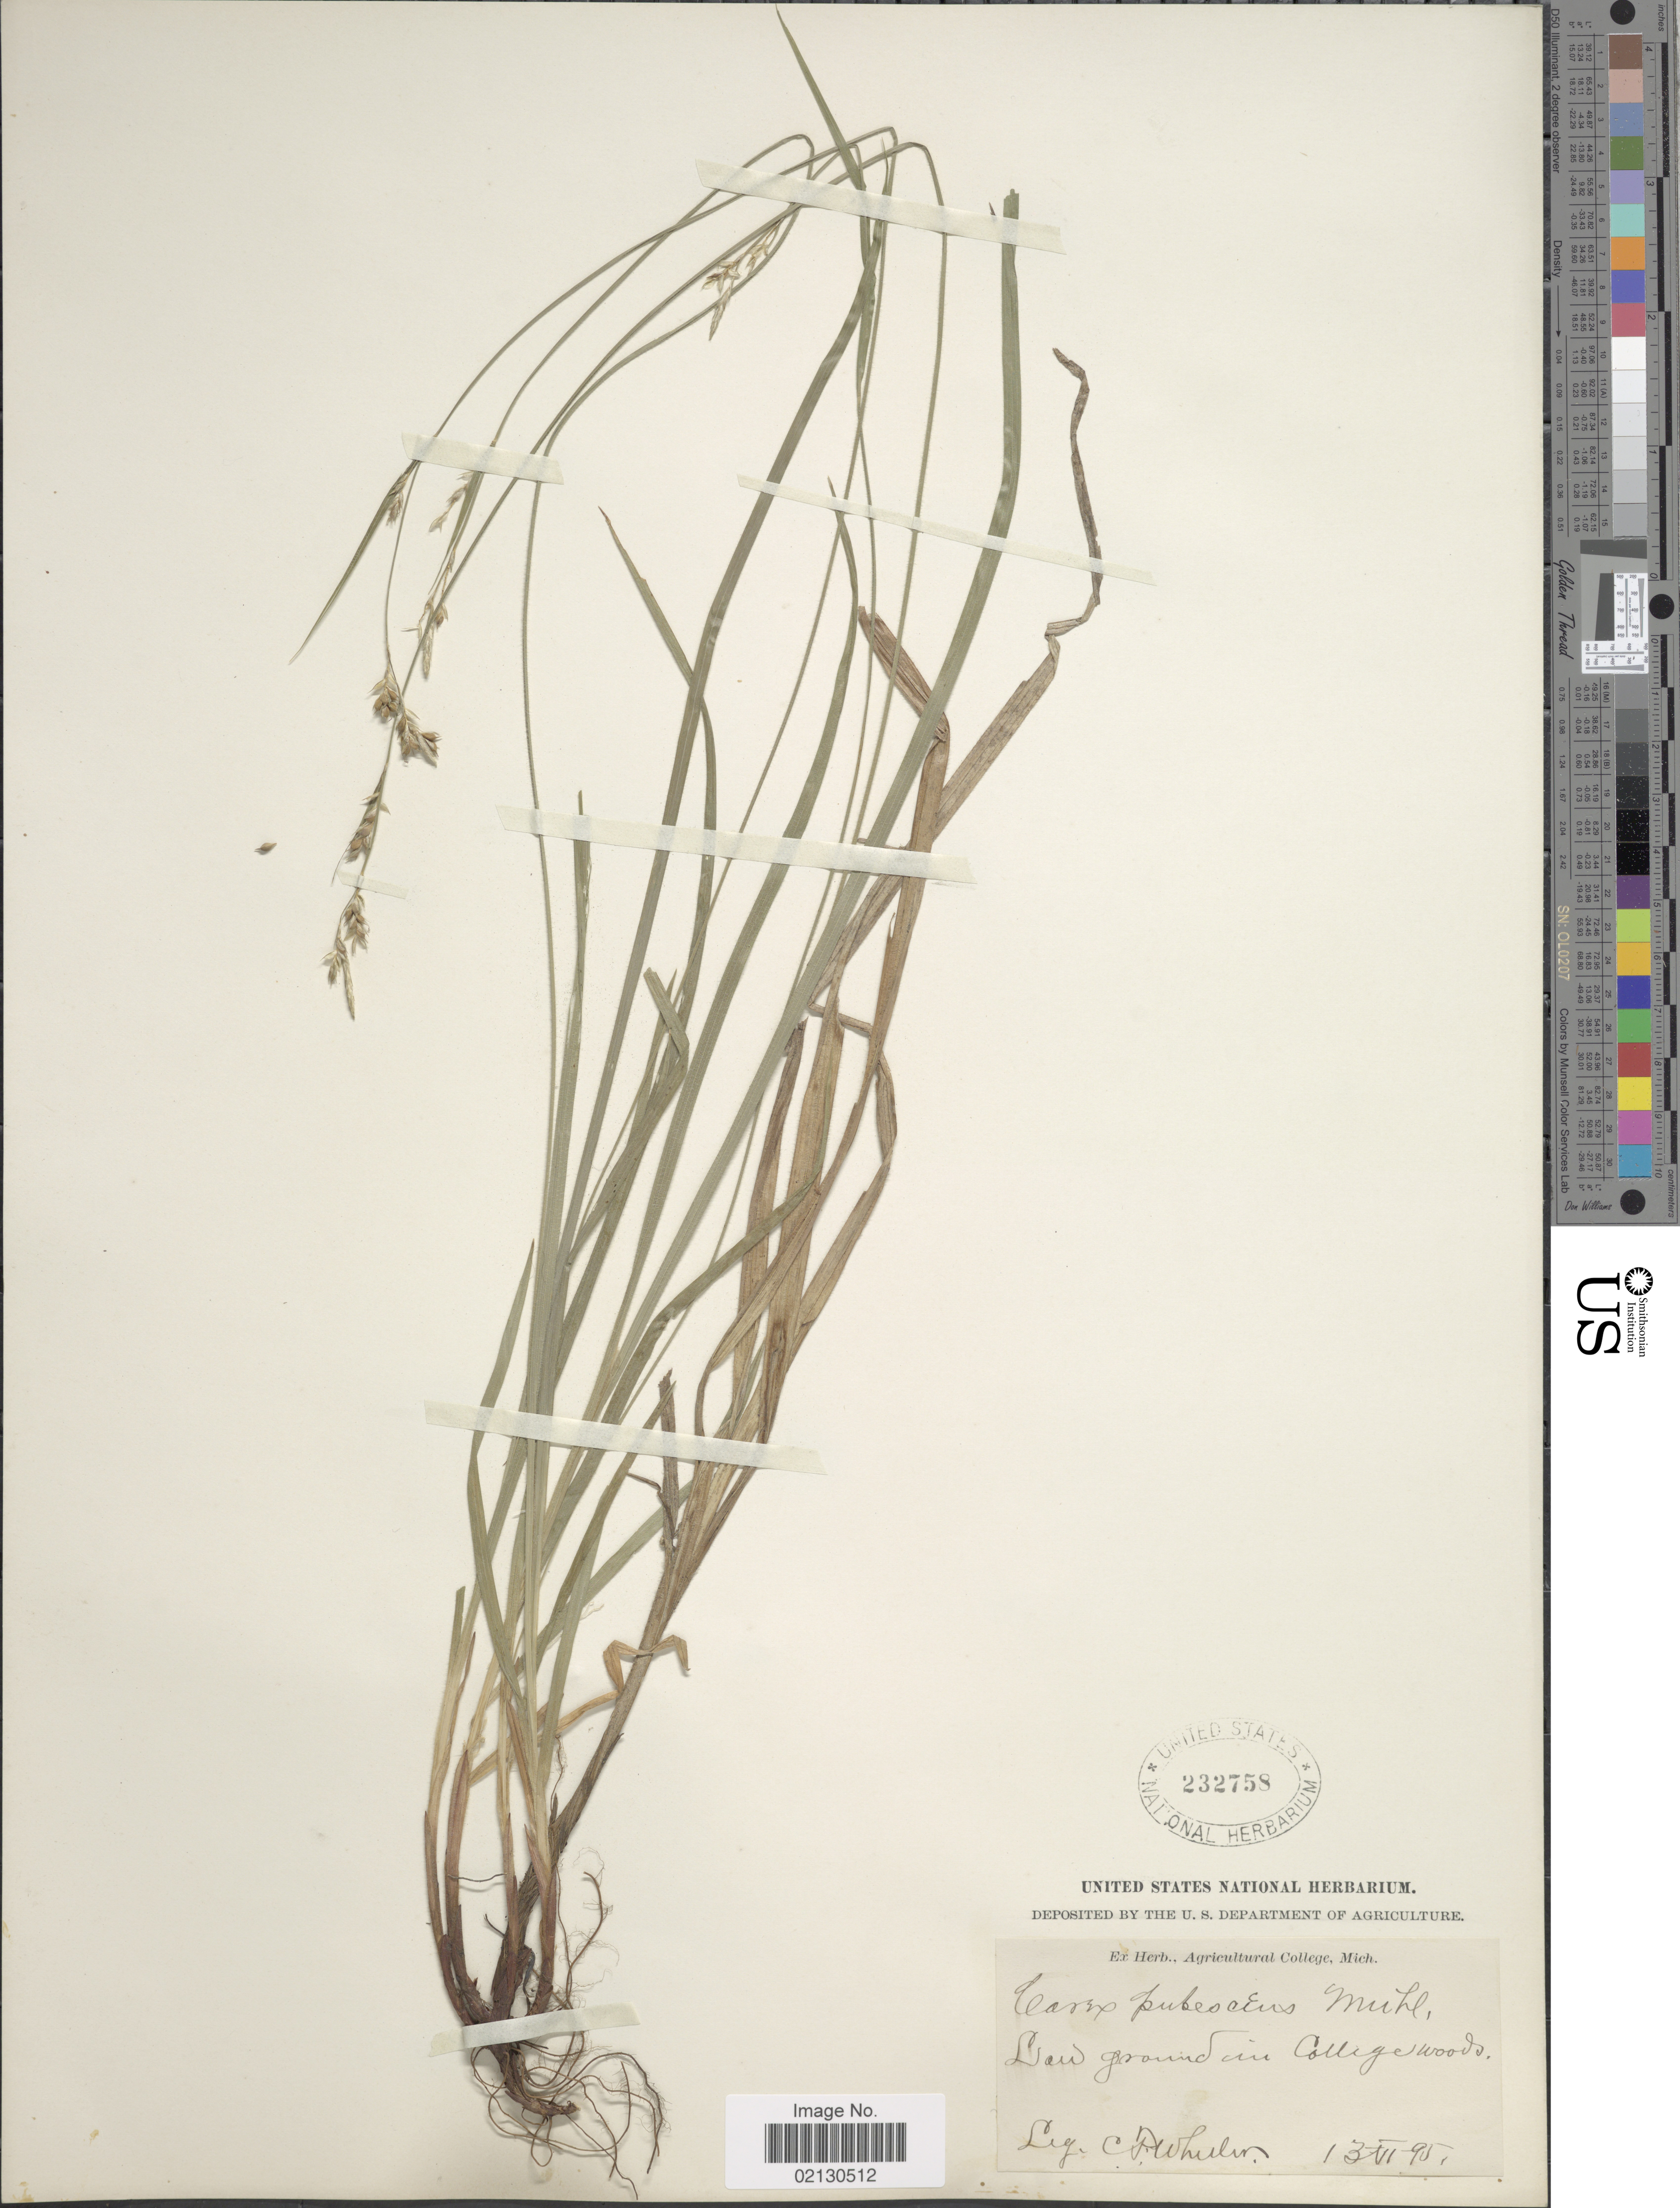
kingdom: Plantae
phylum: Tracheophyta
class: Liliopsida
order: Poales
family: Cyperaceae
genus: Carex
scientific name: Carex hirtifolia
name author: Mack.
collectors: C. Wheeler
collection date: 1895-06-13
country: United States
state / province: Michigan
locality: College woods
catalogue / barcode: US 232758